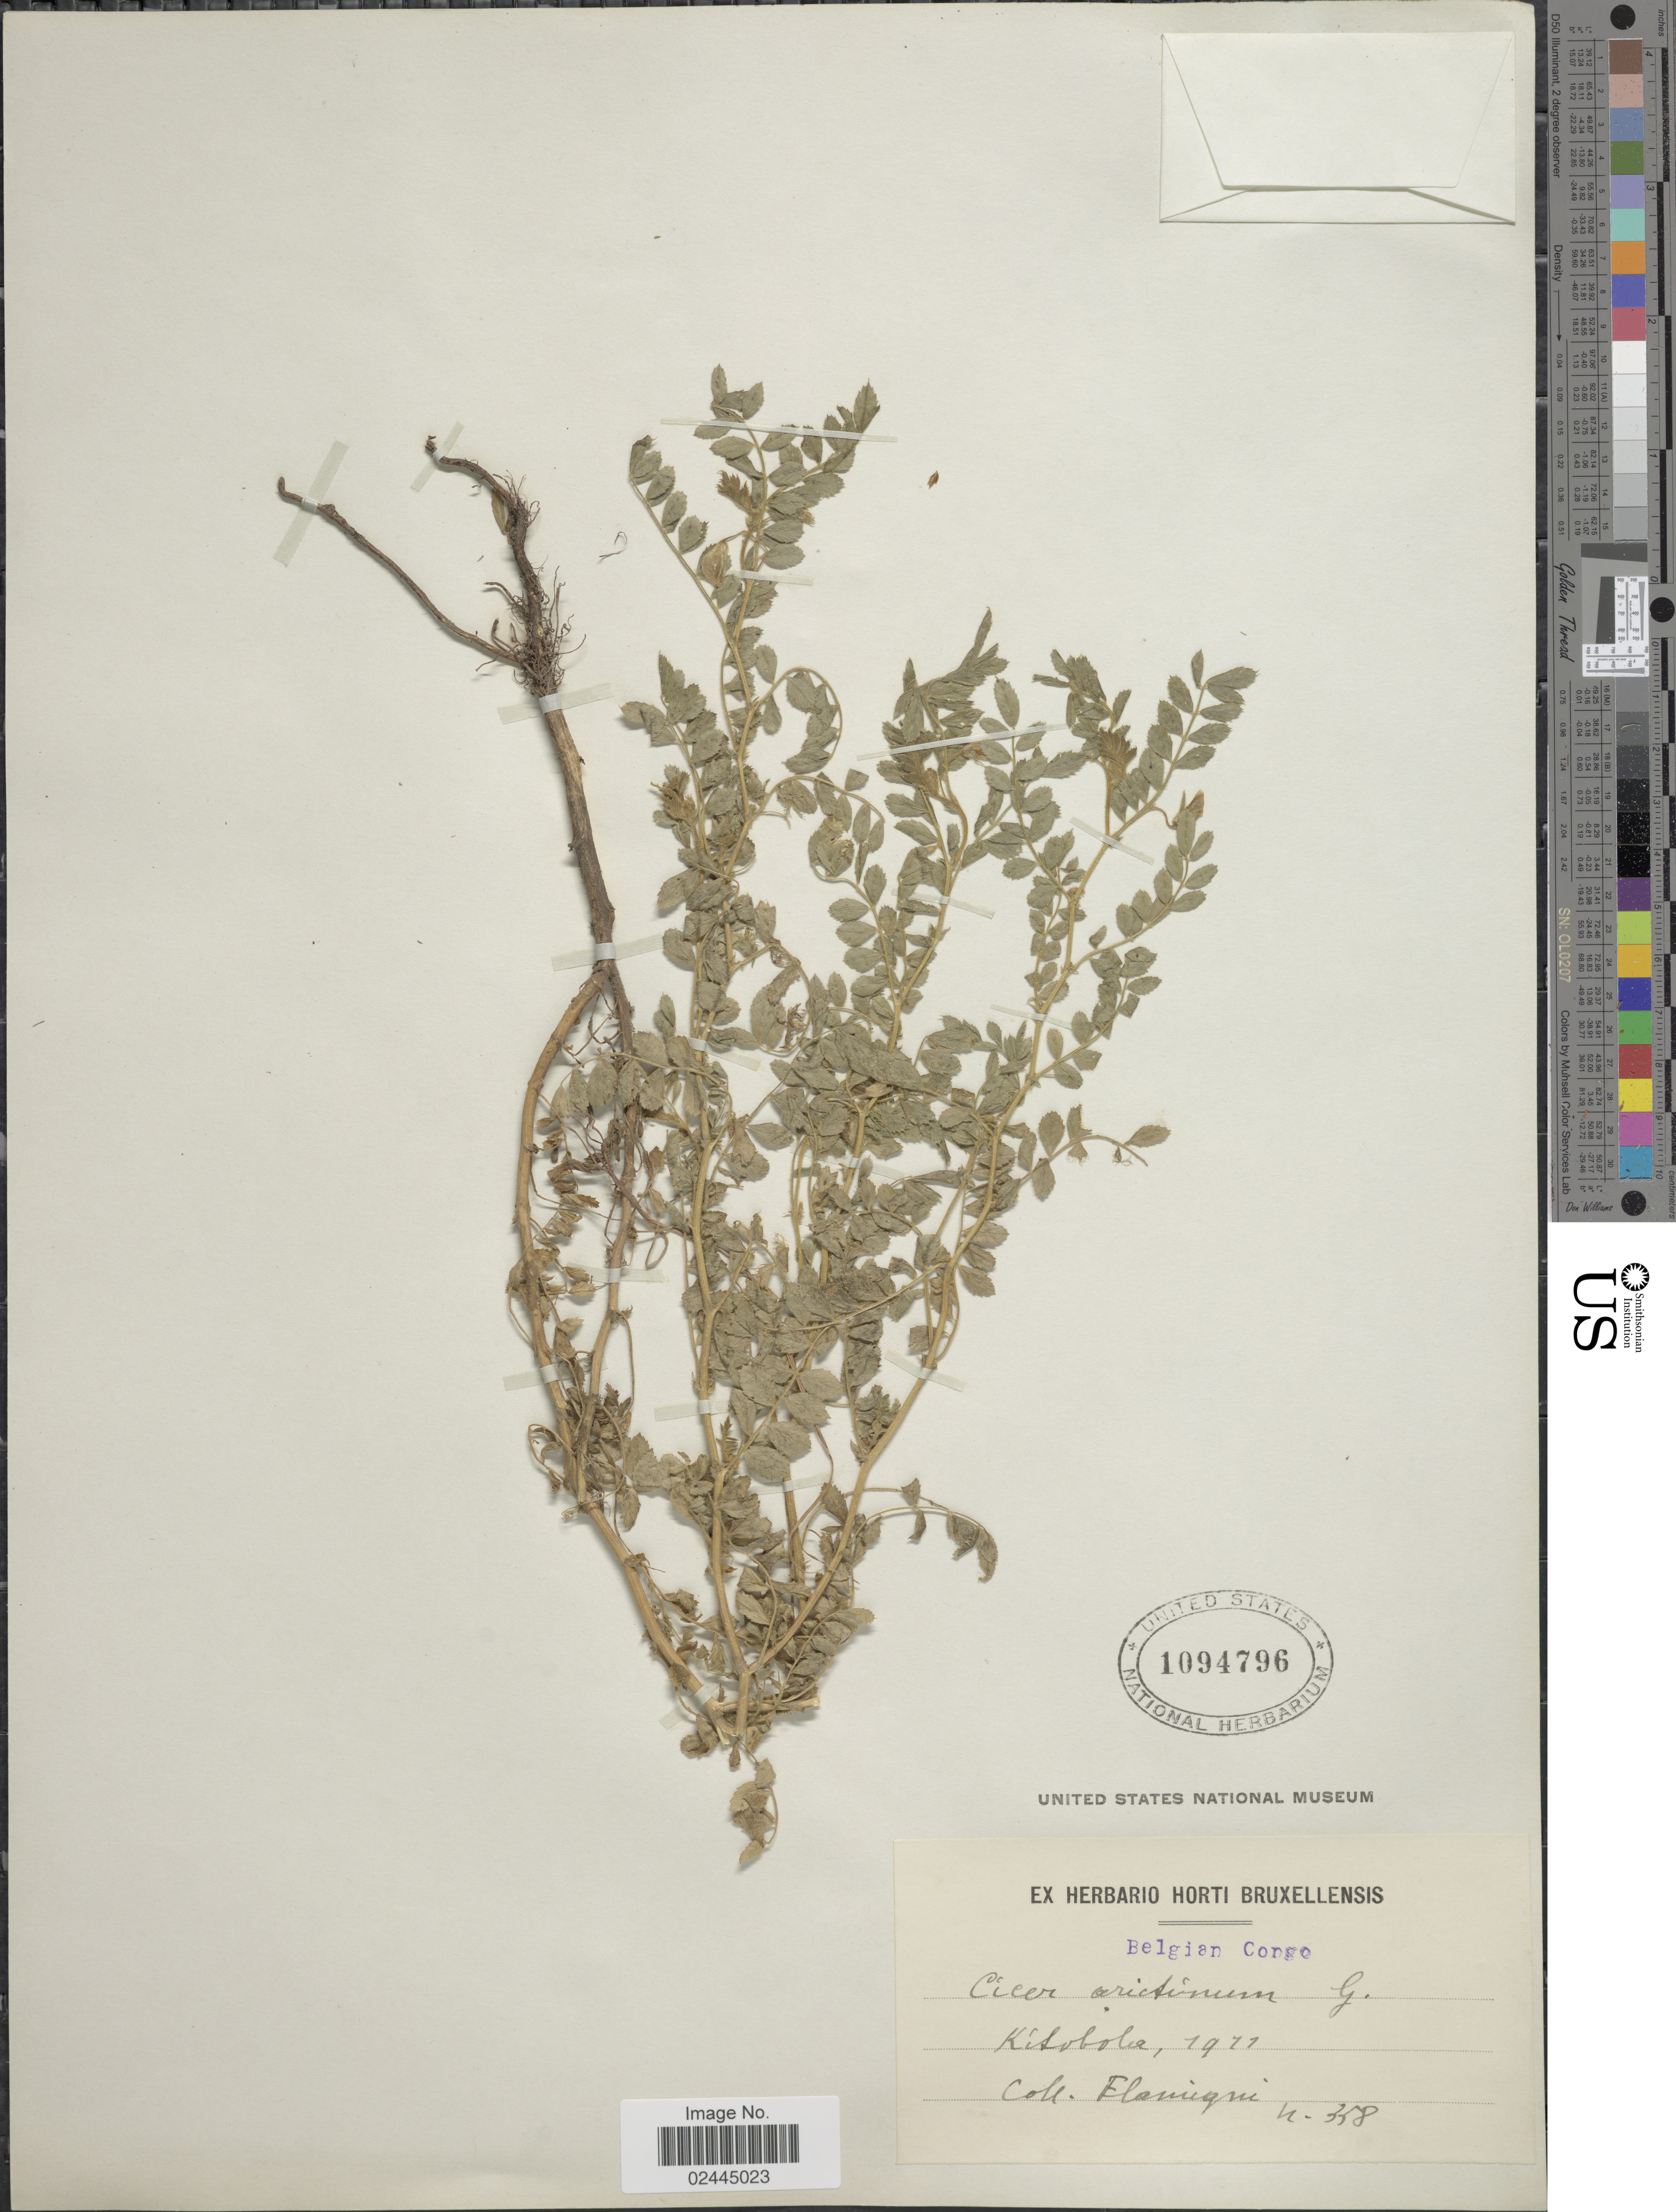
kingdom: Plantae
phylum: Tracheophyta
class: Magnoliopsida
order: Fabales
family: Fabaceae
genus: Cicer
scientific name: Cicer arietinum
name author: L.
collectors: -. Flamingni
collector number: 358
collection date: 1911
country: Congo, Democratic Republic of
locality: Belgian Congo. Kitobola.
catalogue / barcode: US 1094796